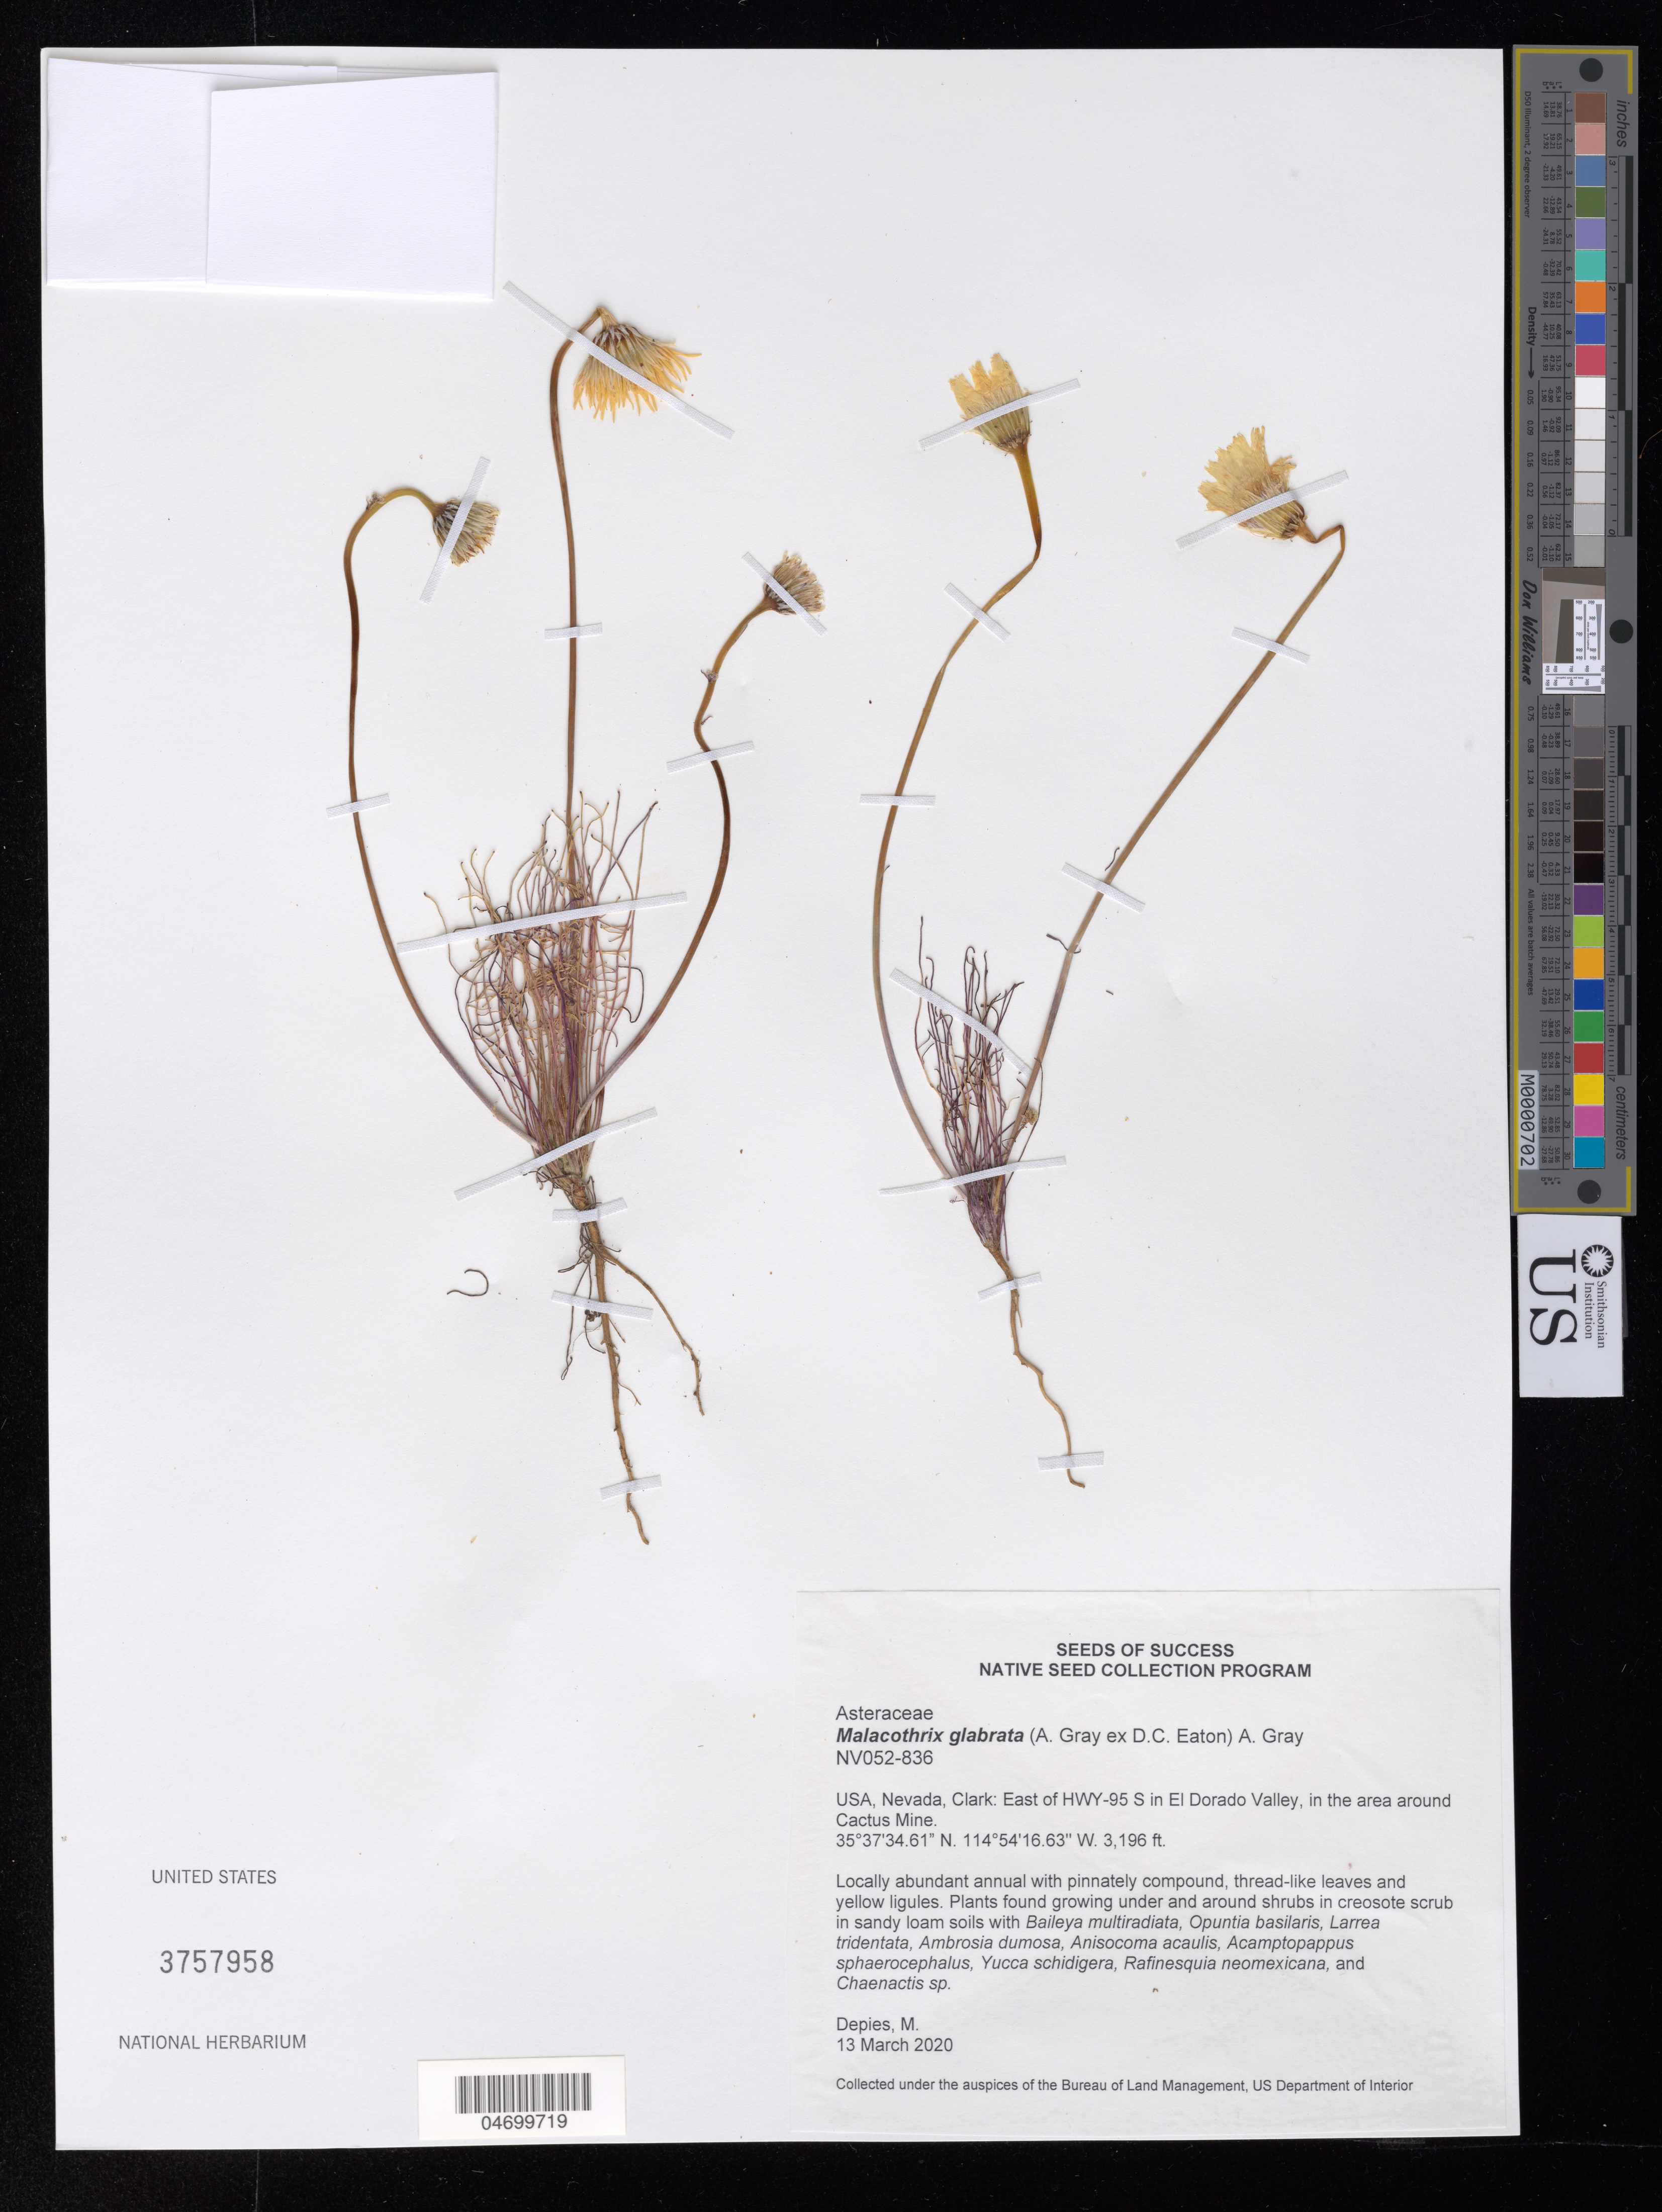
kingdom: Plantae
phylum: Tracheophyta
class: Magnoliopsida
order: Asterales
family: Asteraceae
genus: Malacothrix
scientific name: Malacothrix glabrata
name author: (A. Gray ex D.C. Eaton) A. Gray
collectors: M. Depies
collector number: NV052-836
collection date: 2020-03-13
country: United States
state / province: Nevada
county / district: Clark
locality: El Dorado Valley, in the area around Cactus Mine.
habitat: Creosote scrub, under and around shrubs. Sandy loam soils. With Opuntia basilaris, Larrea tridentata, Ambrosia dumosa, etc.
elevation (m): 974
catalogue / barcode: US 3757958